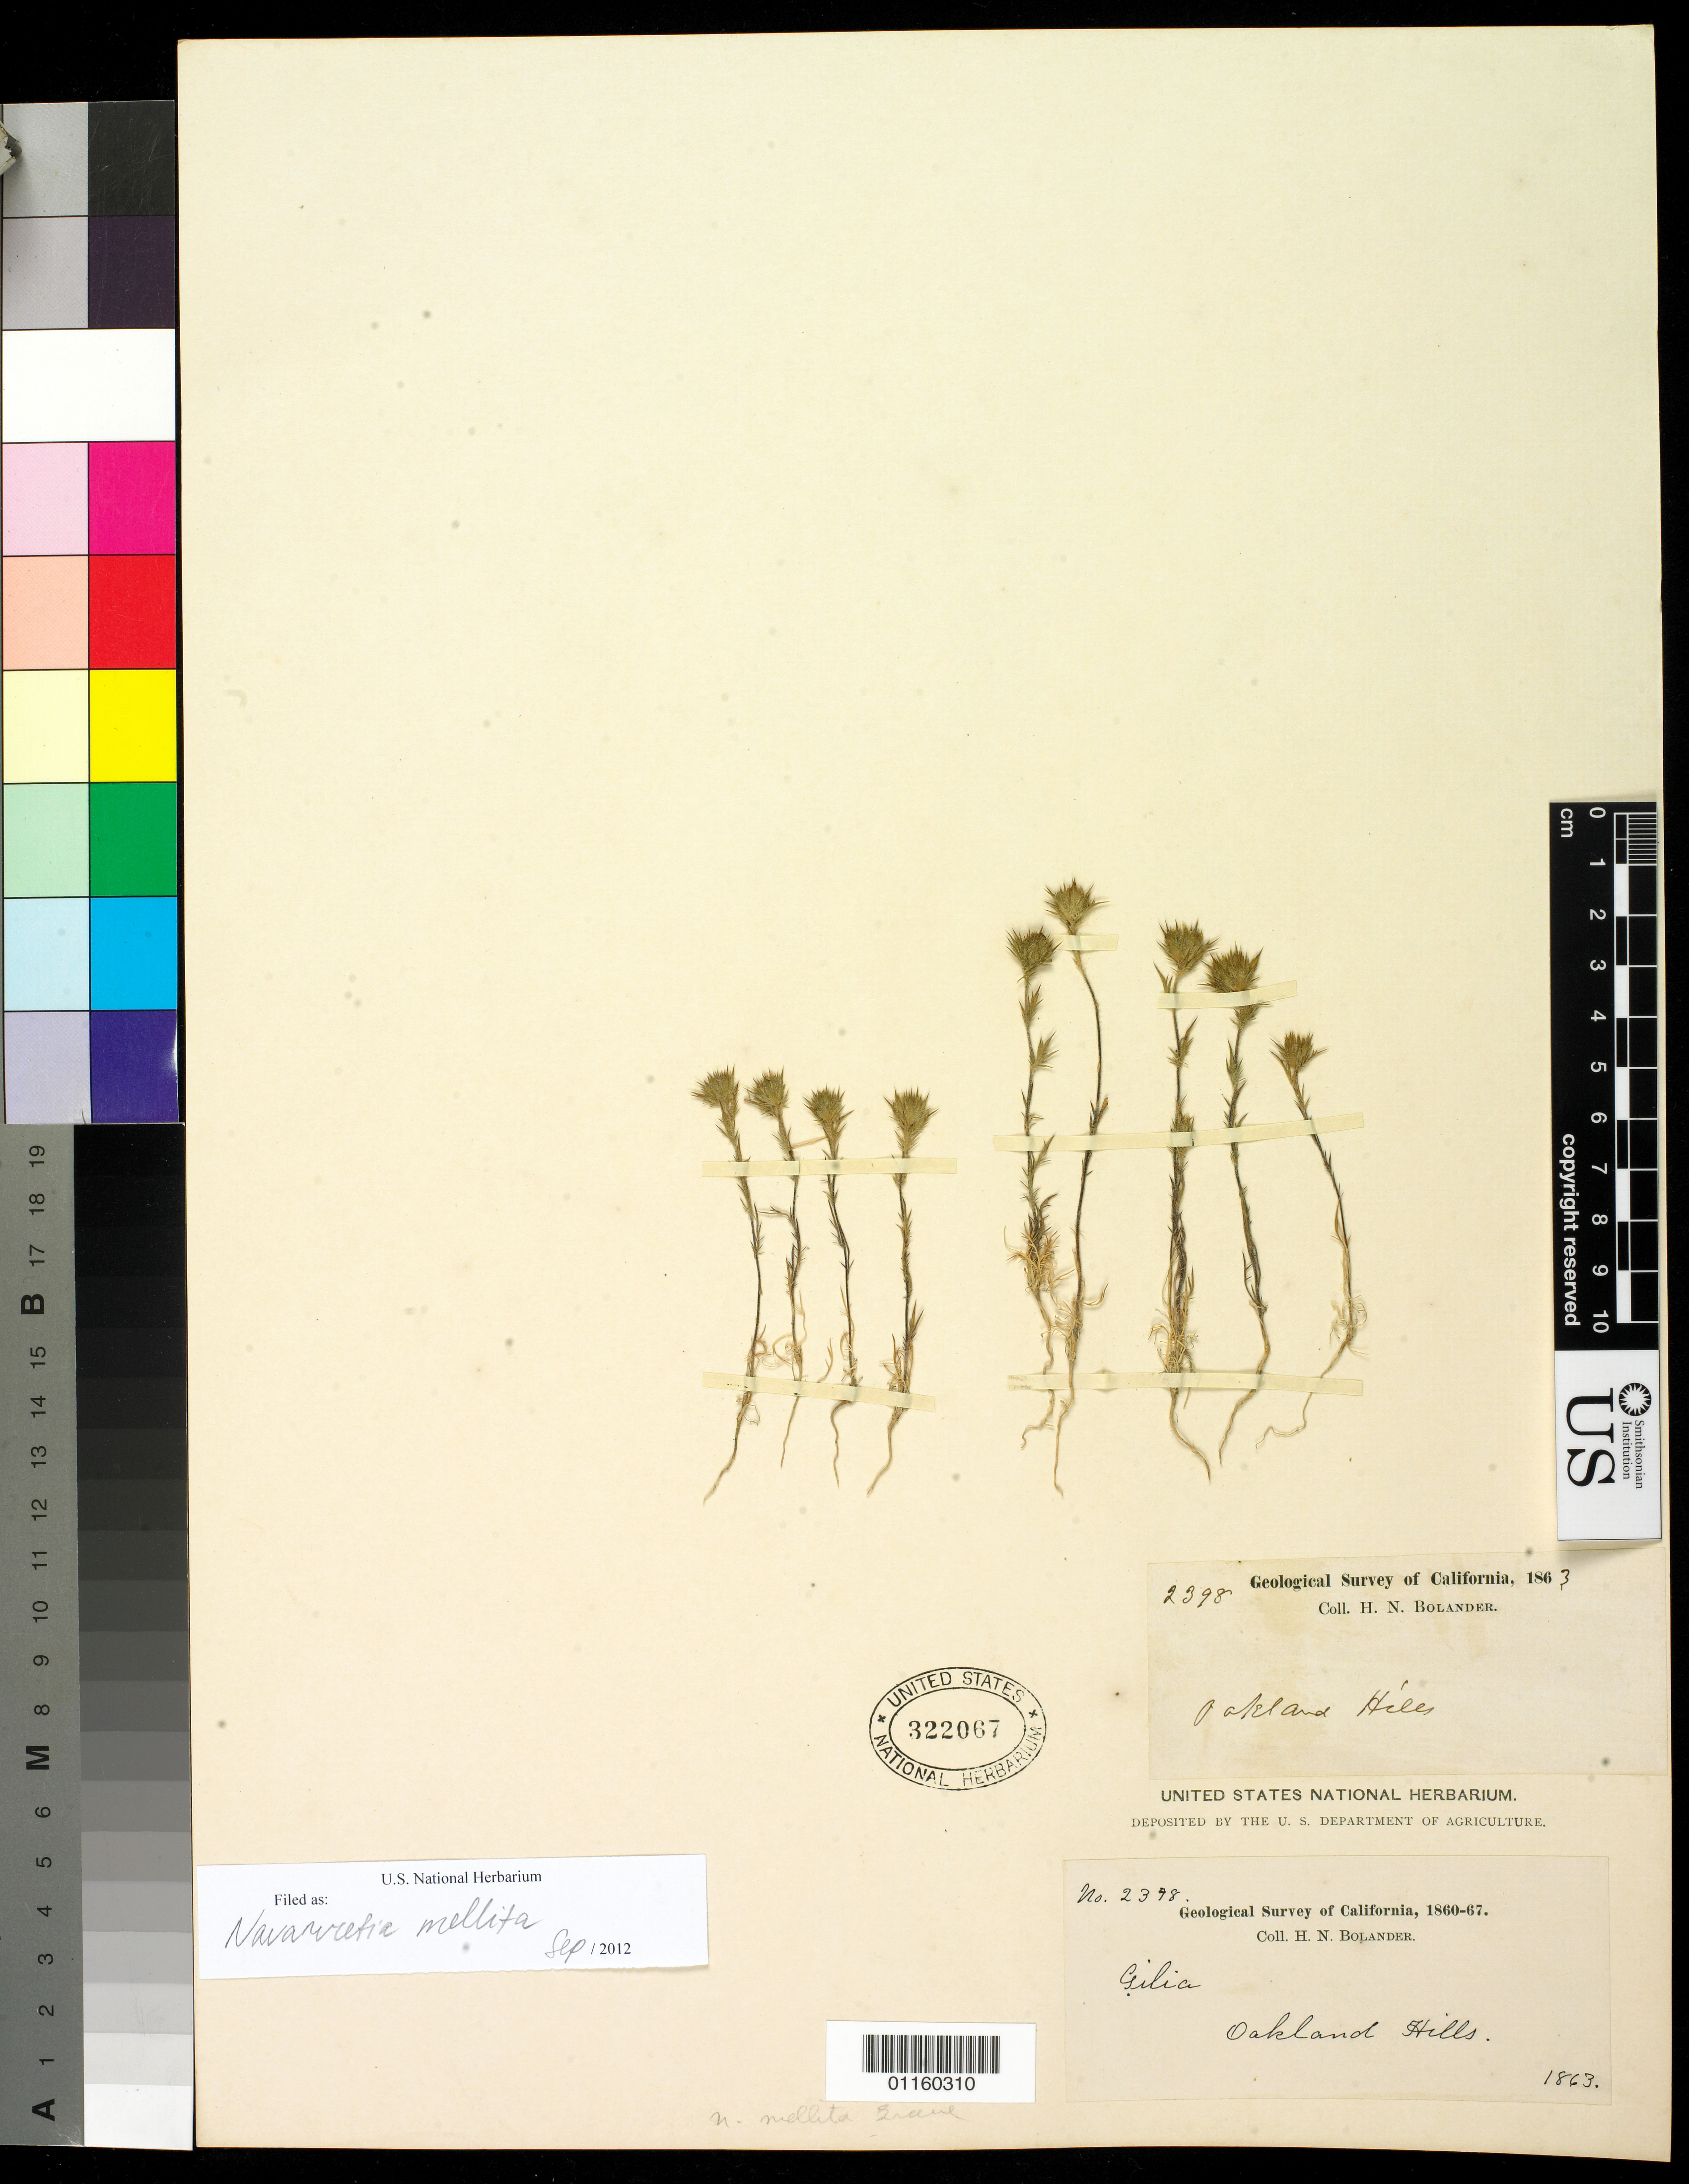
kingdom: Plantae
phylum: Tracheophyta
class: Magnoliopsida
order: Ericales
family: Polemoniaceae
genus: Navarretia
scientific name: Navarretia mellita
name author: Greene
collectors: H. Bolander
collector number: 2398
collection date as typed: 1863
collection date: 1863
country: United States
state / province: California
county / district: Alameda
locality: Oakland Hills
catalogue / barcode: US 322067